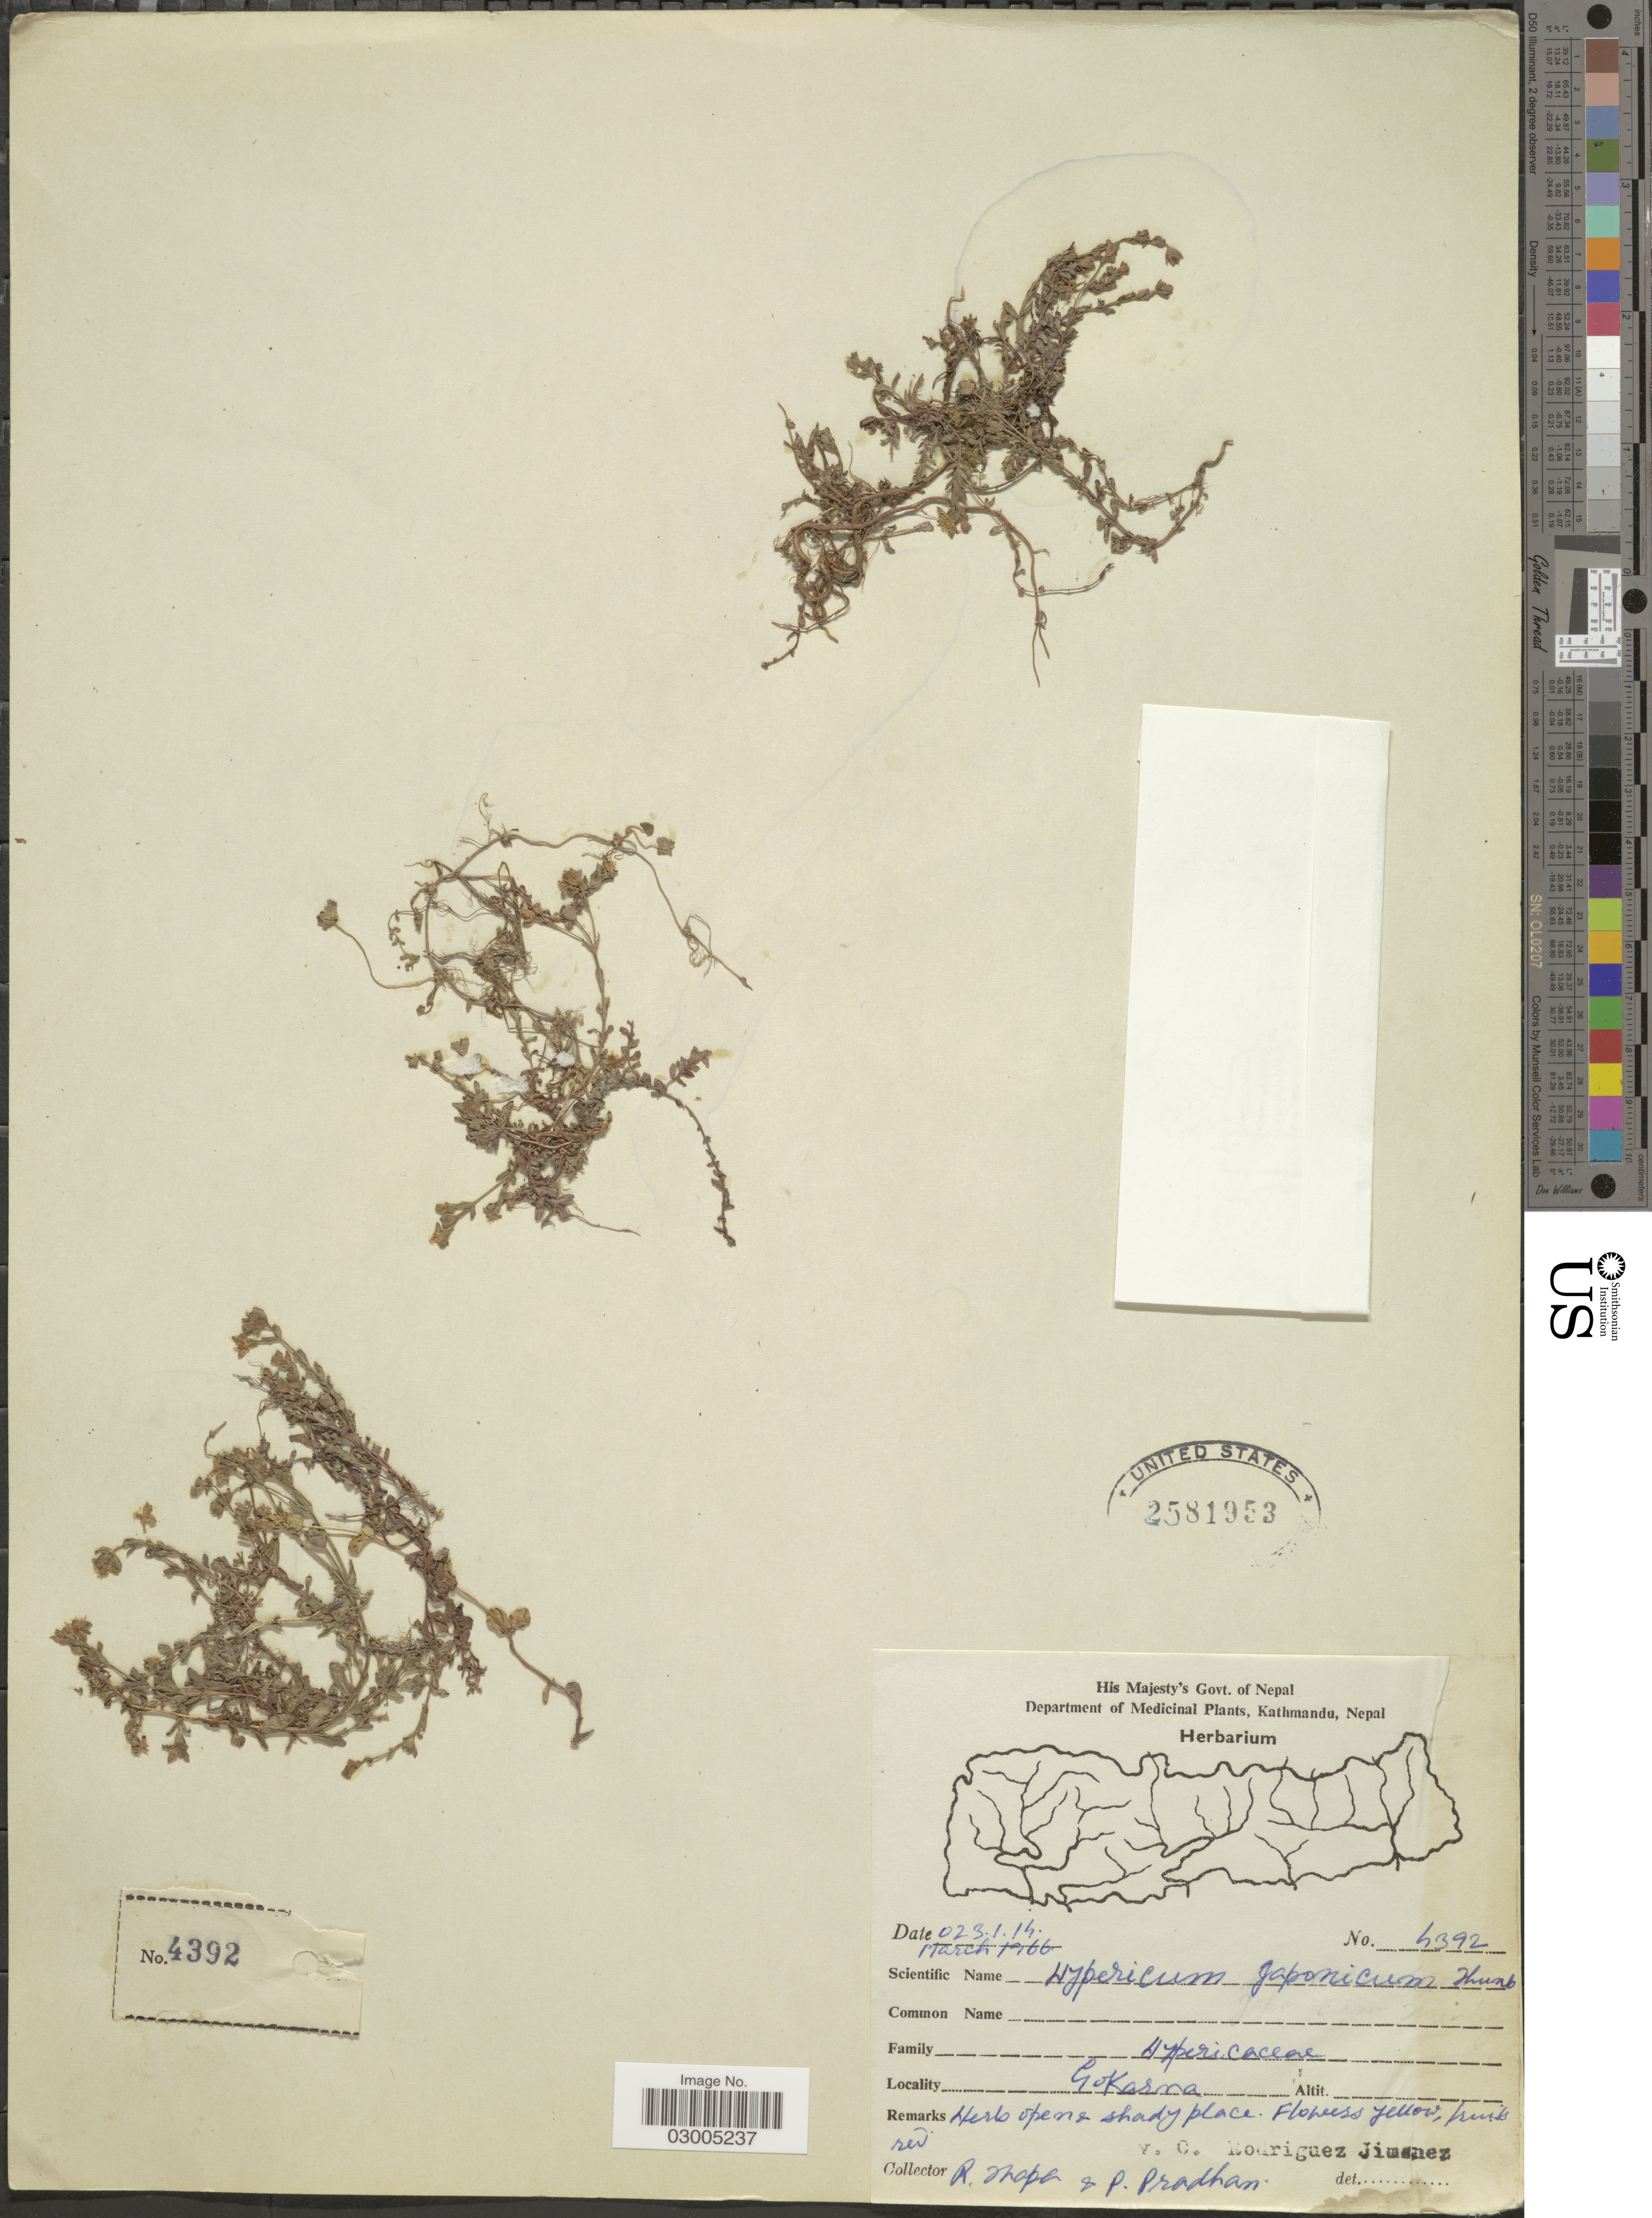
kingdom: Plantae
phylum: Tracheophyta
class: Magnoliopsida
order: Malpighiales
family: Hypericaceae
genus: Hypericum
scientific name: Hypericum japonicum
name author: Thunb.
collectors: R. Thapa & P. Pradhan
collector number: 4392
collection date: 1966-03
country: Nepal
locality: Gokarna.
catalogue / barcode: US 2581953